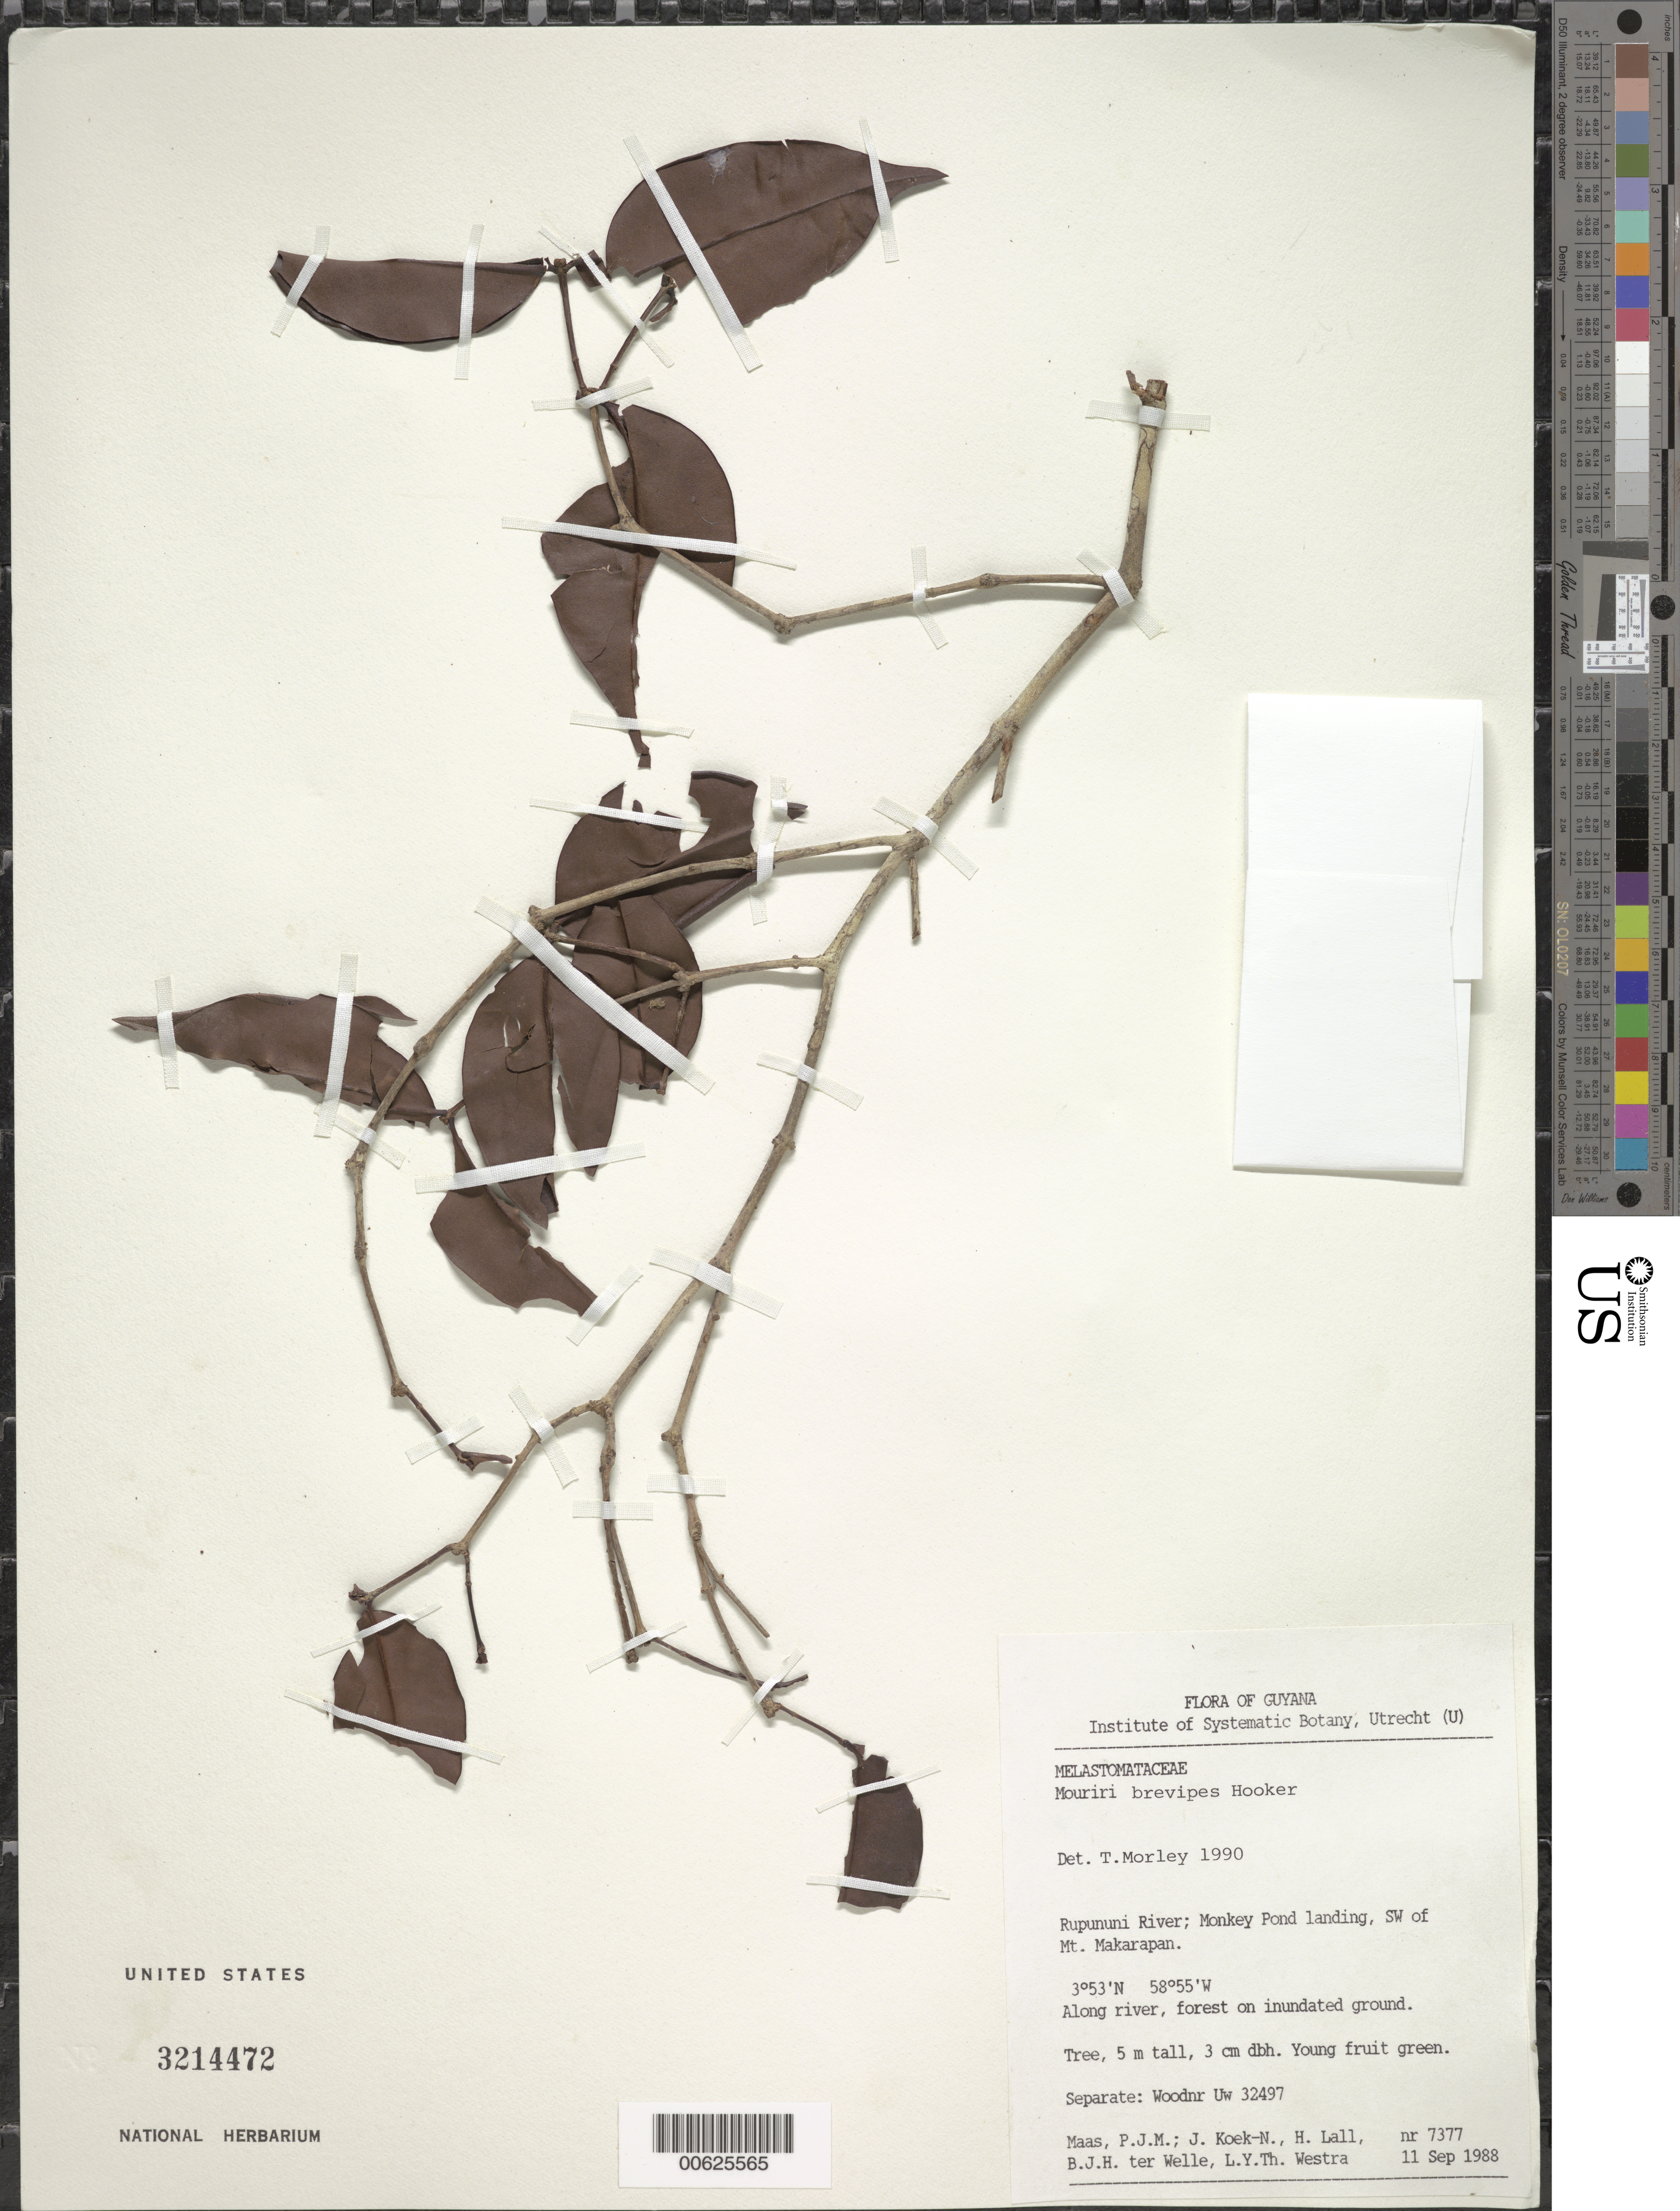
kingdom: Plantae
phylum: Tracheophyta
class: Magnoliopsida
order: Myrtales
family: Melastomataceae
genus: Mouriri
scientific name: Mouriri brevipes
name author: Gardner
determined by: Morley, T.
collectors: P. Maas, J. Koek-Noorman, H. Lall, B. Welle & L. Y. T. Westra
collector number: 7377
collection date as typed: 11-Sep-88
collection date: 1988-09-11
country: Guyana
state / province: U. Takutu-U. Essequibo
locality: Rupununi River, Monkey Pond landing, SW of Mt. Makarapan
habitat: Along river, forest on inundated ground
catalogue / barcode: US 3214472